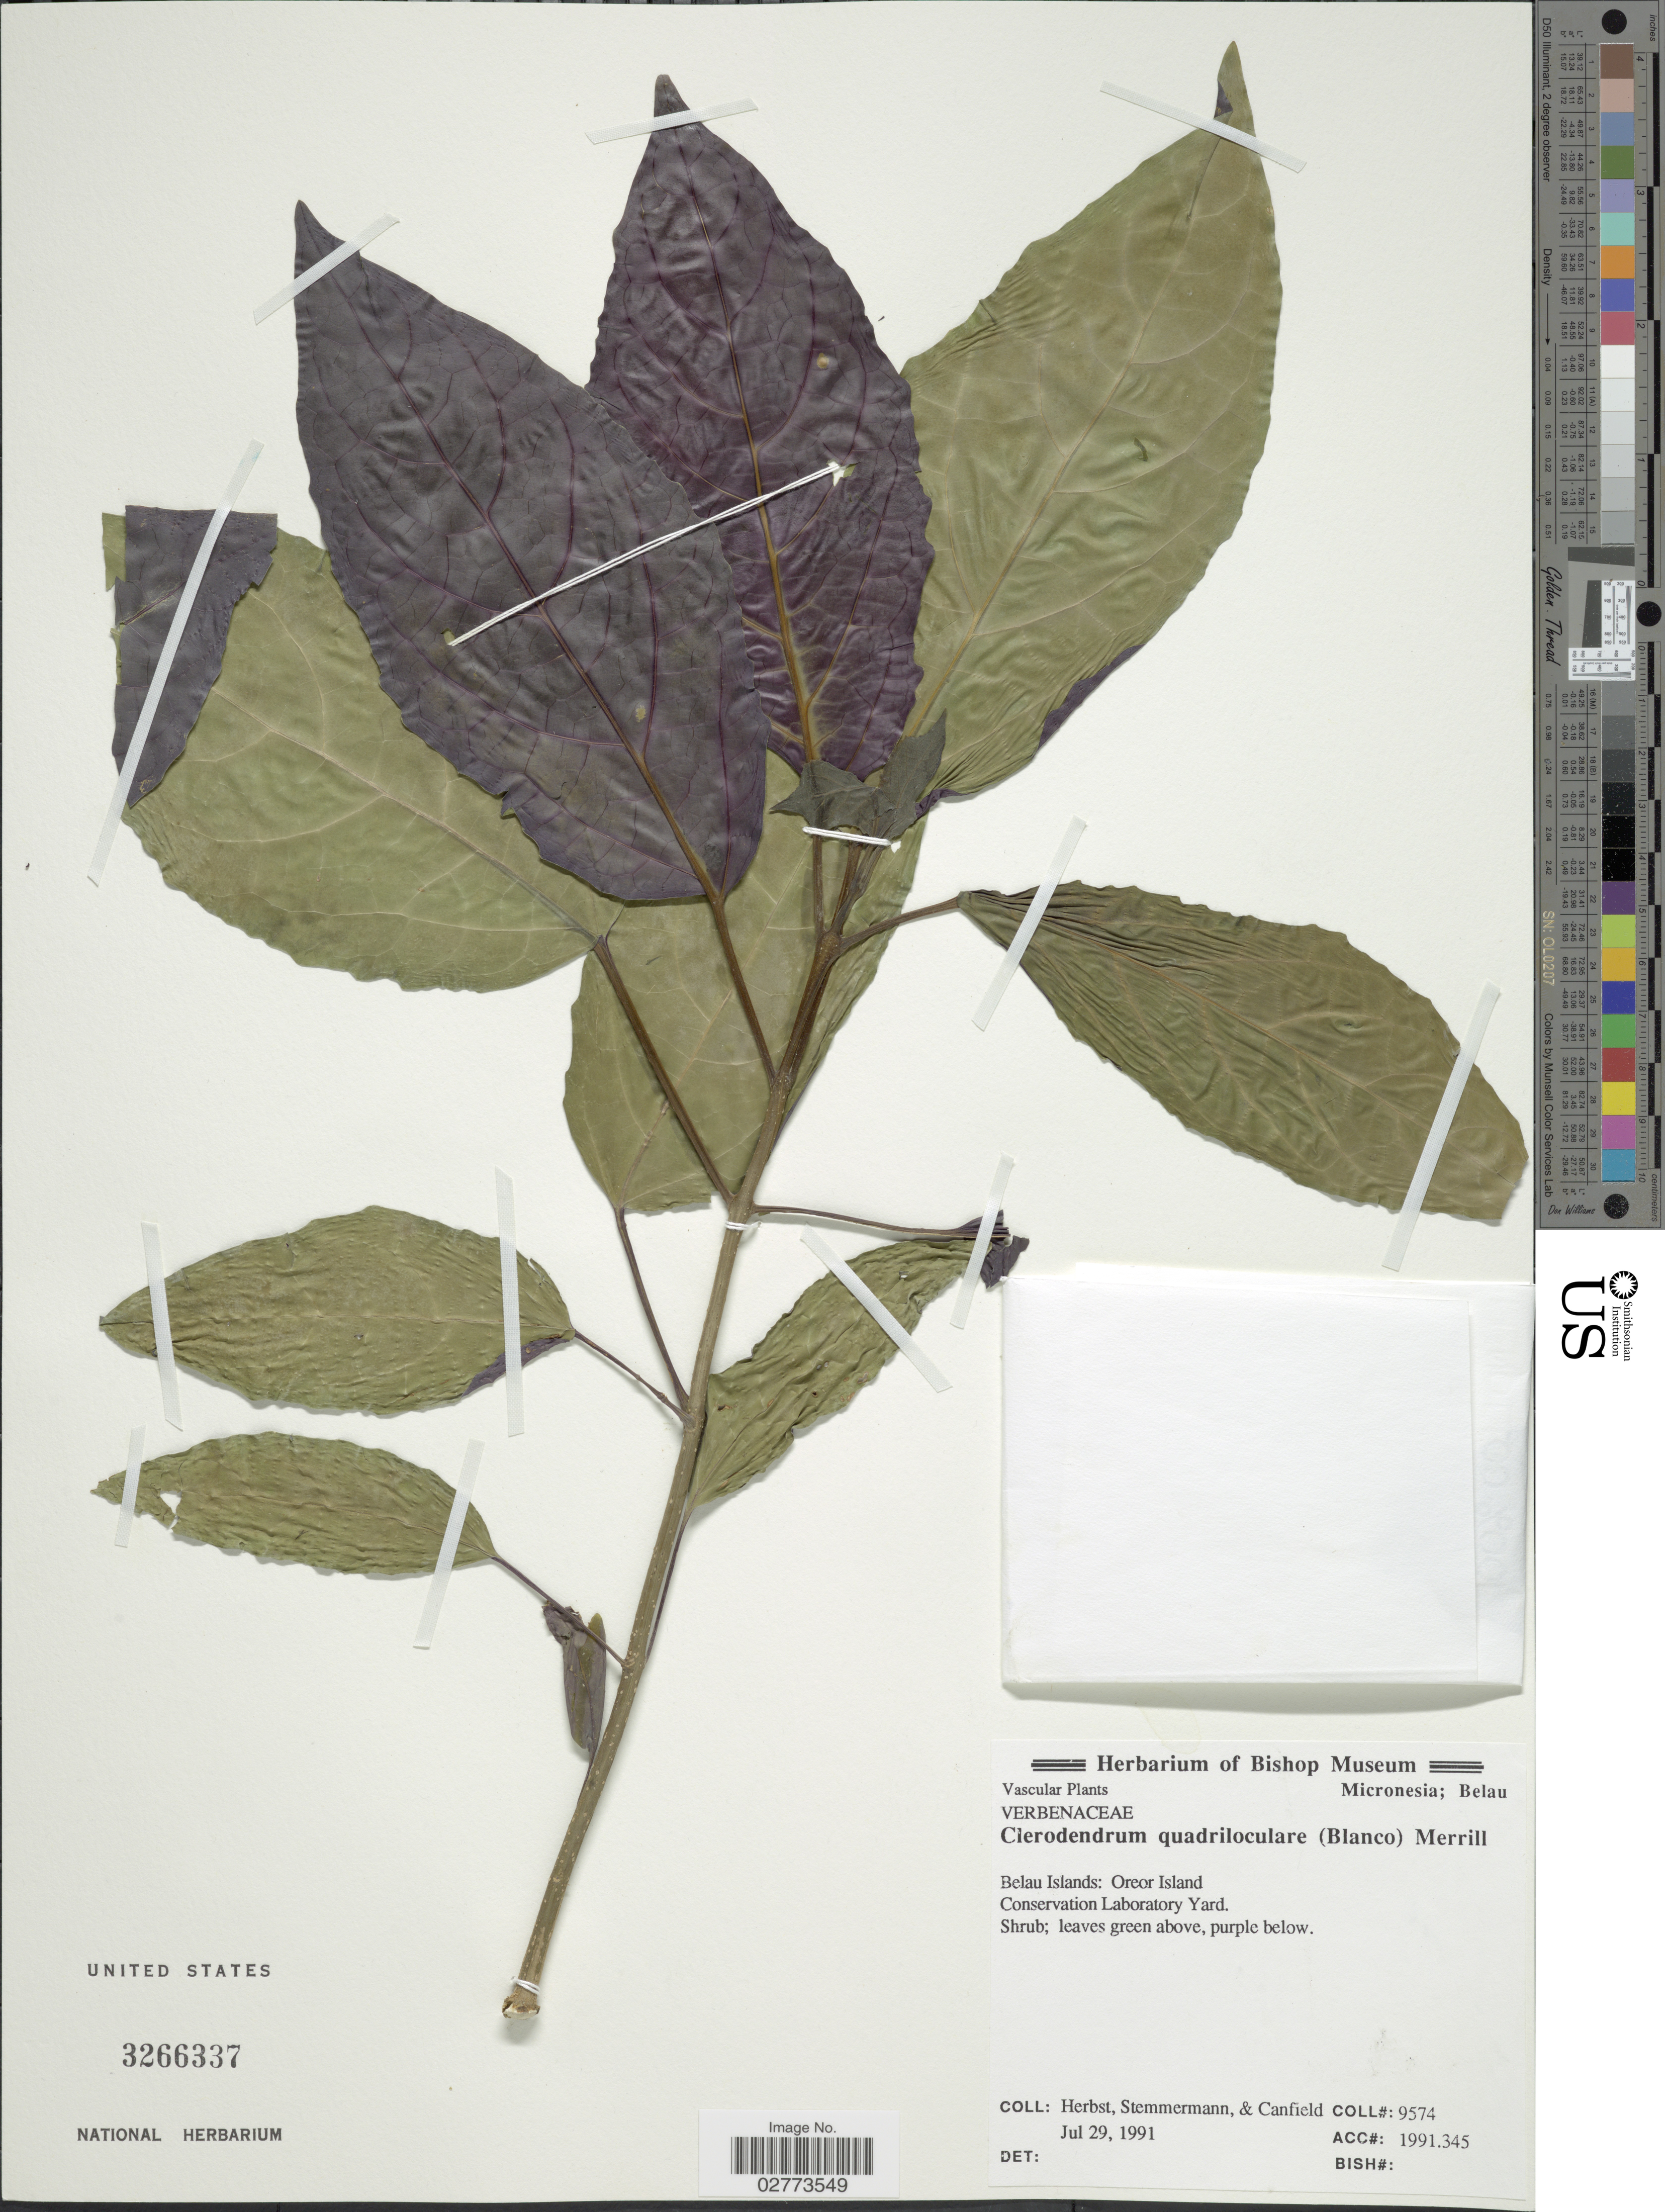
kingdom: Plantae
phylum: Tracheophyta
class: Magnoliopsida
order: Lamiales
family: Lamiaceae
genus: Clerodendrum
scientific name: Clerodendrum quadriloculare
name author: (Blanco) Merr.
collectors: -. Herbst, -. Stemmermann & -. Canfield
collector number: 9574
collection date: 1991-07-29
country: Palau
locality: Belau. Belau Islands: Oreor Island. Conservation Laboratory Yard.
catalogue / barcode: US 3266337